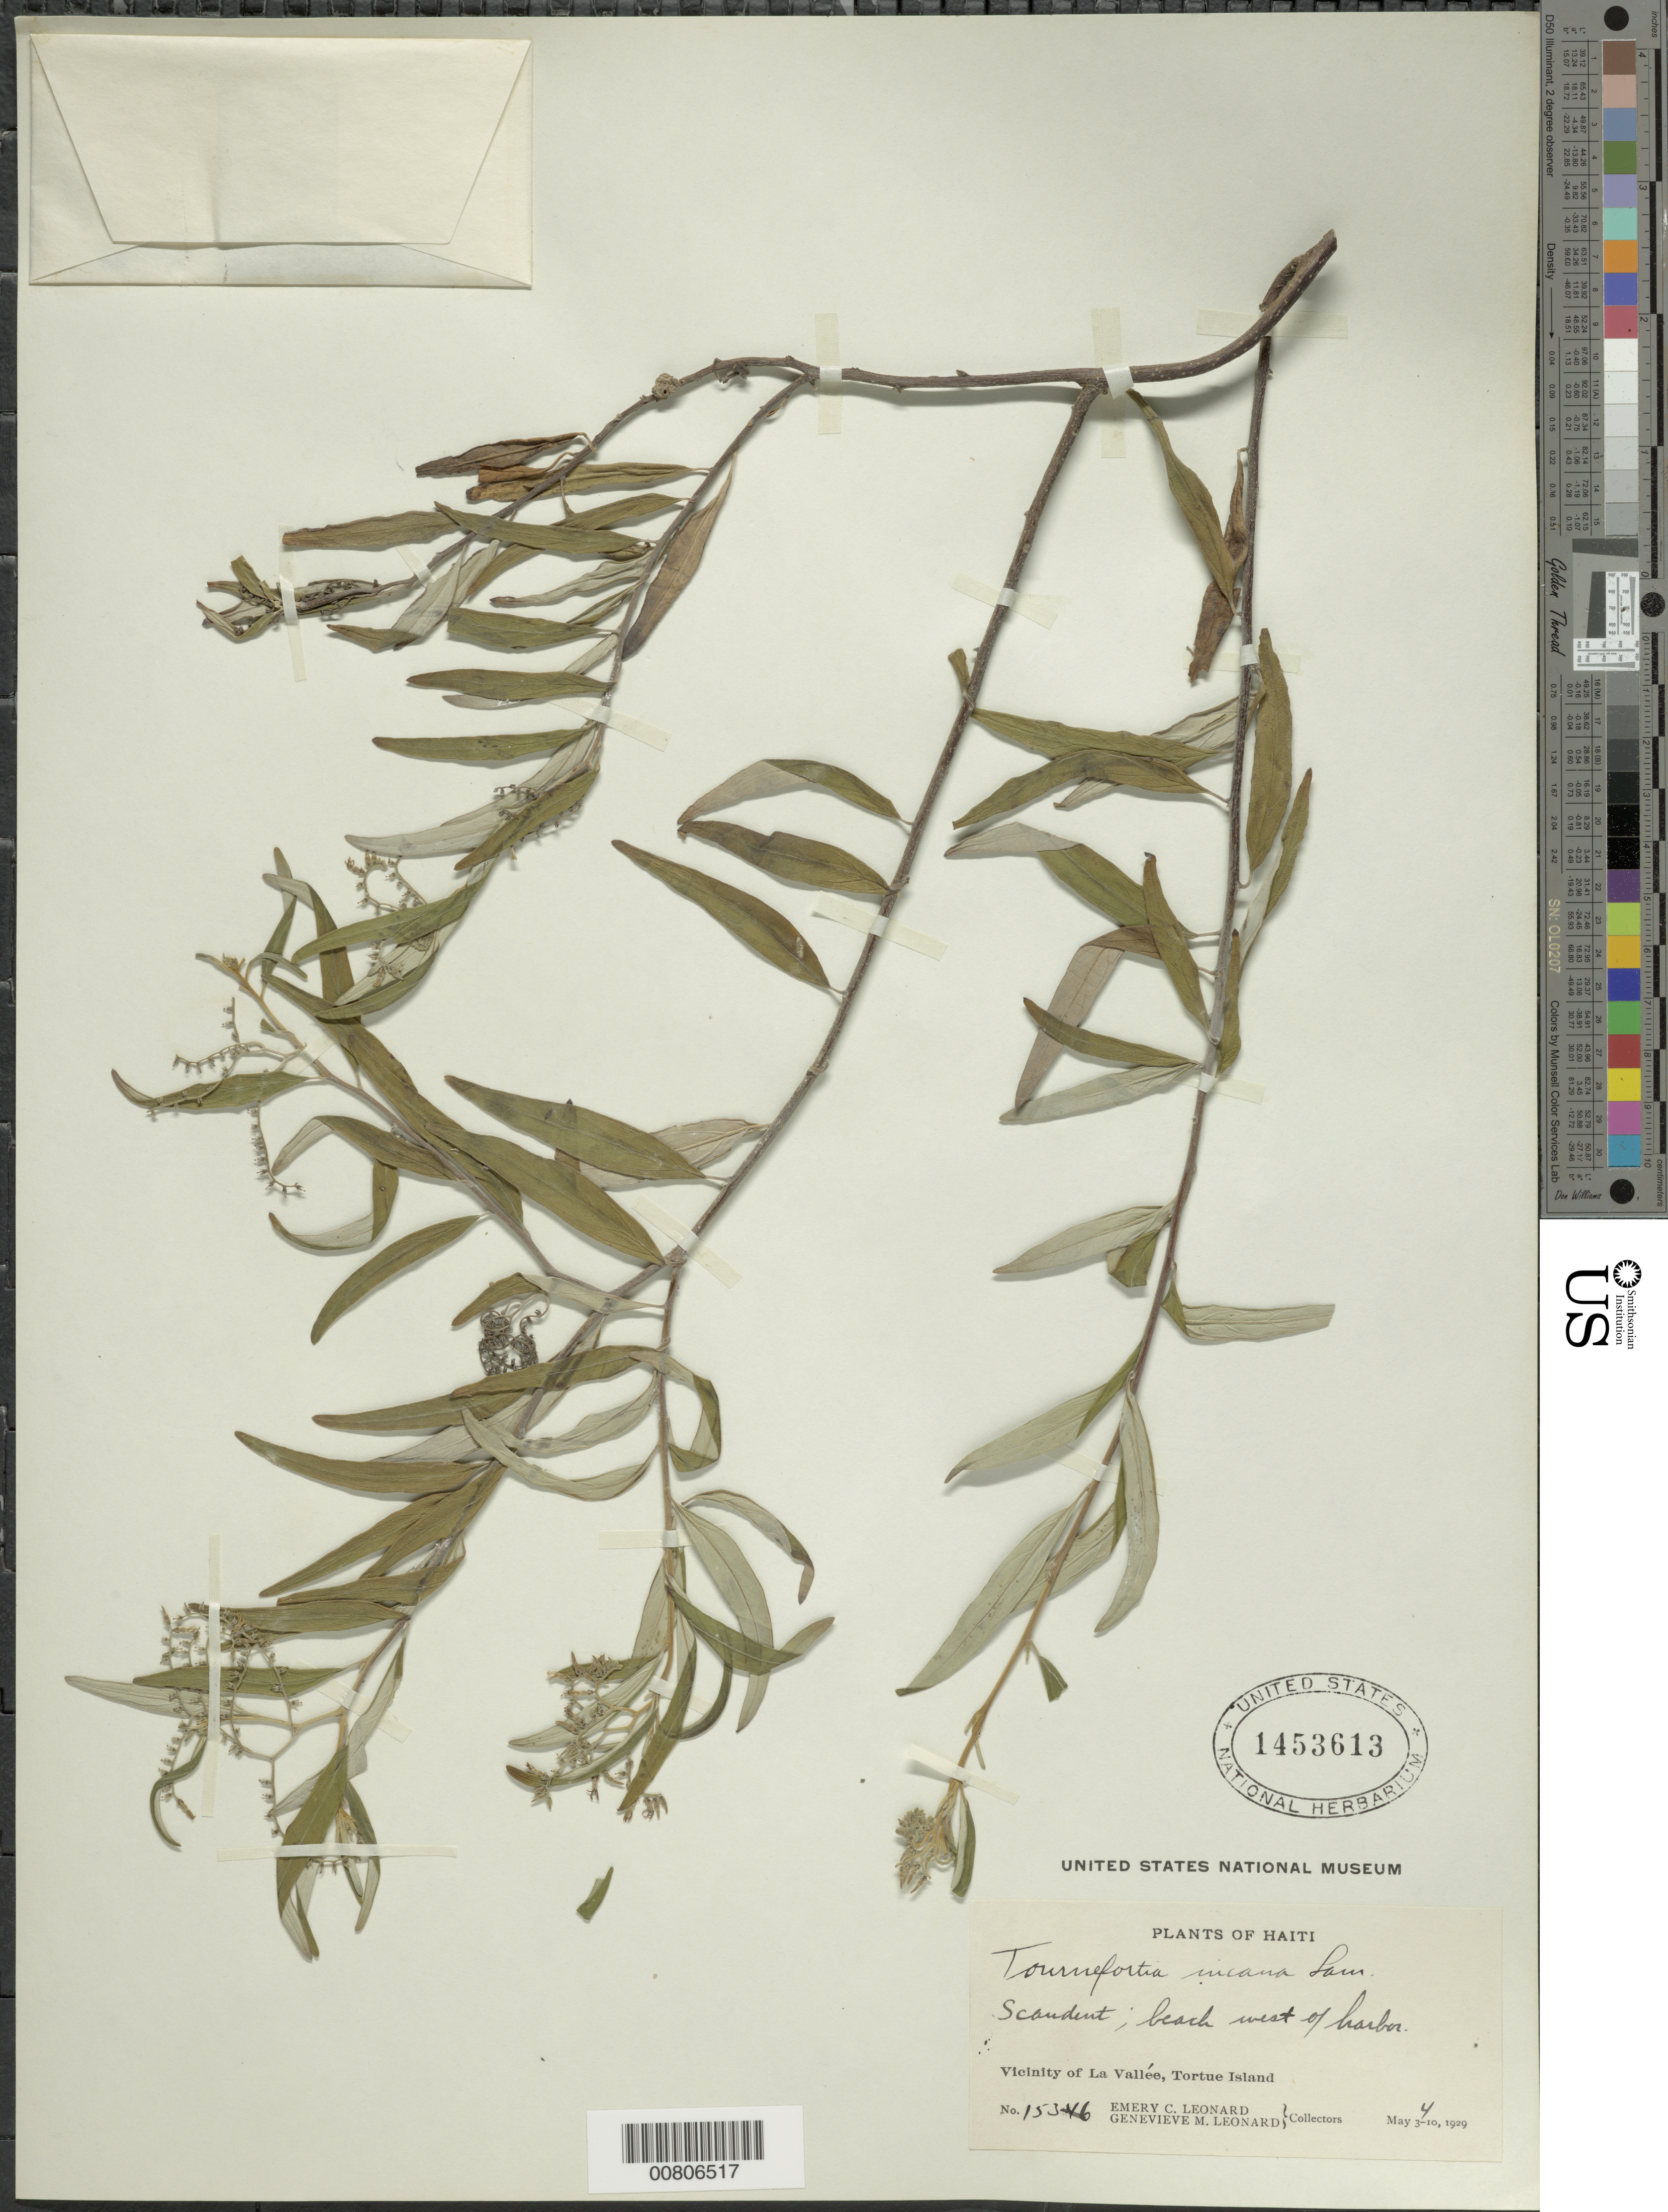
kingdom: Plantae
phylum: Tracheophyta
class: Magnoliopsida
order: Boraginales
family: Heliotropiaceae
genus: Tournefortia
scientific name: Tournefortia incana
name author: Lam.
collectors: E. C. Leonard & G. M. Leonard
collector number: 15346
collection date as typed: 04 May 1929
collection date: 1929-05-04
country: Haiti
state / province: Nord-Óuest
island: Île de la Tortue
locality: La Vallée vicinity, Tortue Island, W of harbor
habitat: Beach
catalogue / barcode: US 1453613